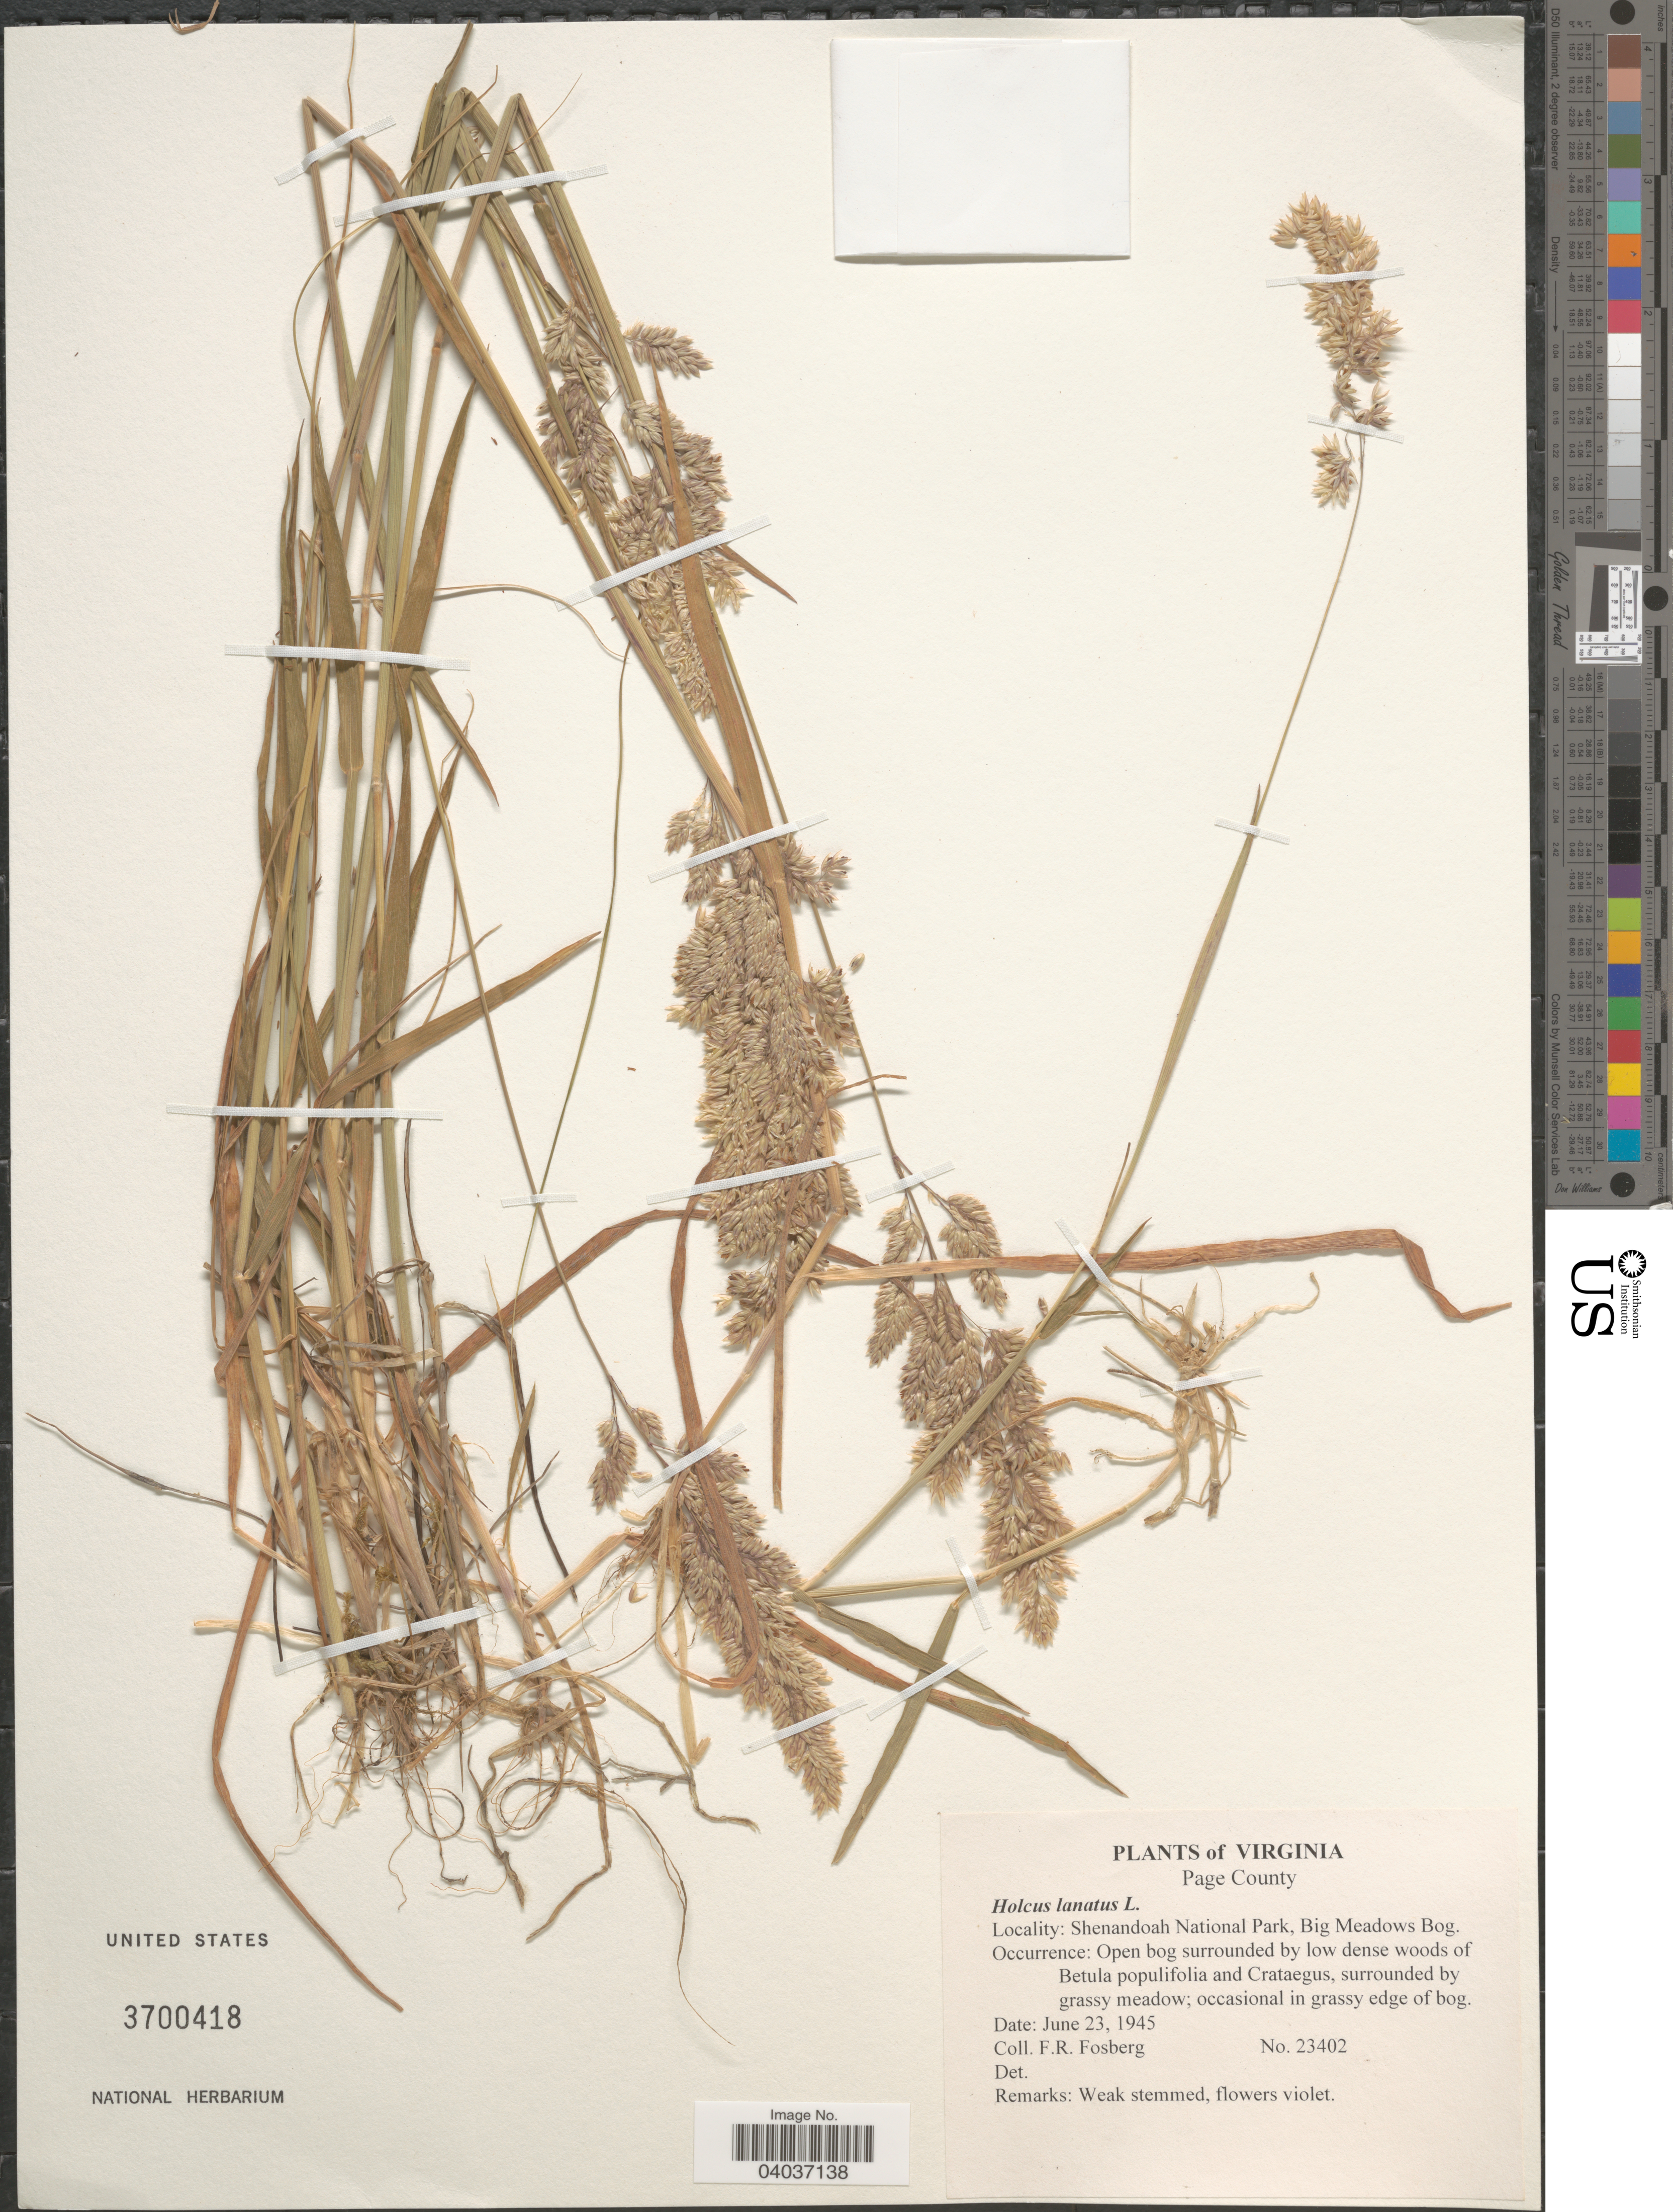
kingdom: Plantae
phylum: Tracheophyta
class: Liliopsida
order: Poales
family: Poaceae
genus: Holcus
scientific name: Holcus lanatus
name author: L.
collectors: F. R. Fosberg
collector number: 23402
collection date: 1945-06-23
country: United States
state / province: Virginia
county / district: Page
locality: Shenandoah National Park, Big Meadows Bog.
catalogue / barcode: US 3700418